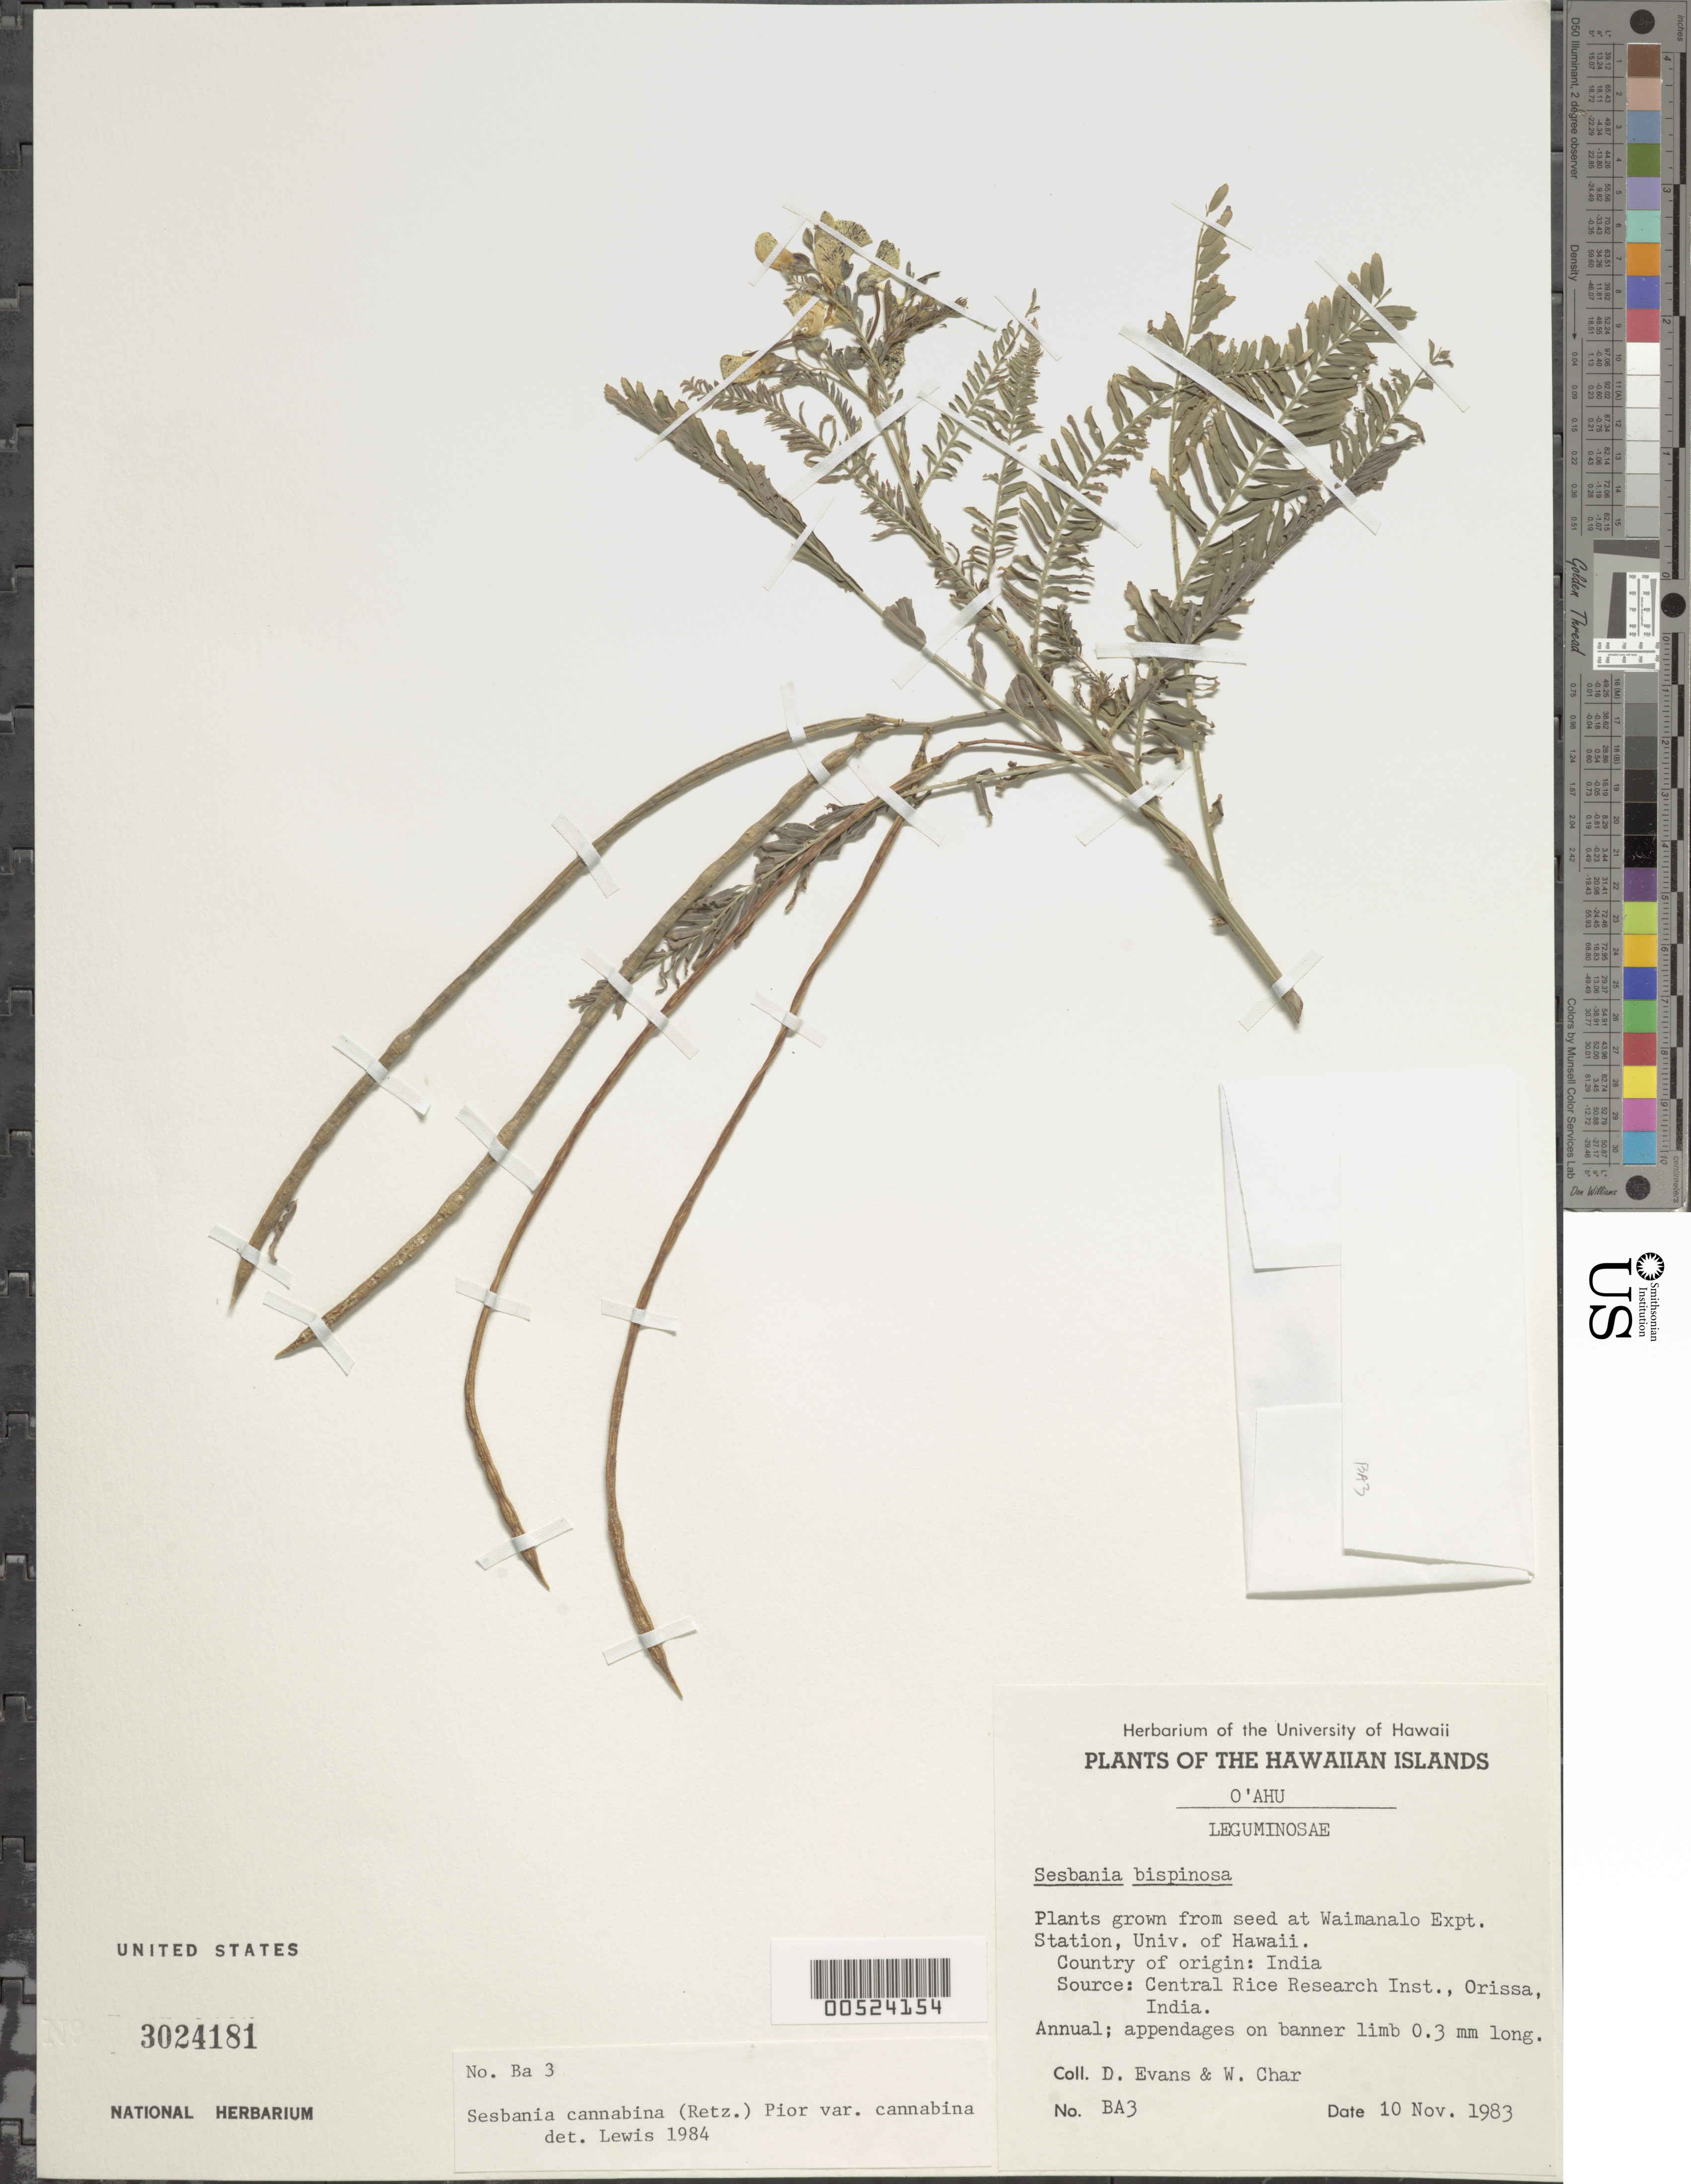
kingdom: Plantae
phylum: Tracheophyta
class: Magnoliopsida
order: Fabales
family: Fabaceae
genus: Sesbania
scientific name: Sesbania cannabina var. cannabina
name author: (Retz.) Poir.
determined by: Lewis, --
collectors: D. Evans & W. Char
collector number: BA3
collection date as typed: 10 Nov 1983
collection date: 1983-11-10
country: United States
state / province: Hawaii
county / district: Honolulu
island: Oahu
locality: Waimanalo Exp Sta, Univ. of Hawaii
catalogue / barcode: US 3024181